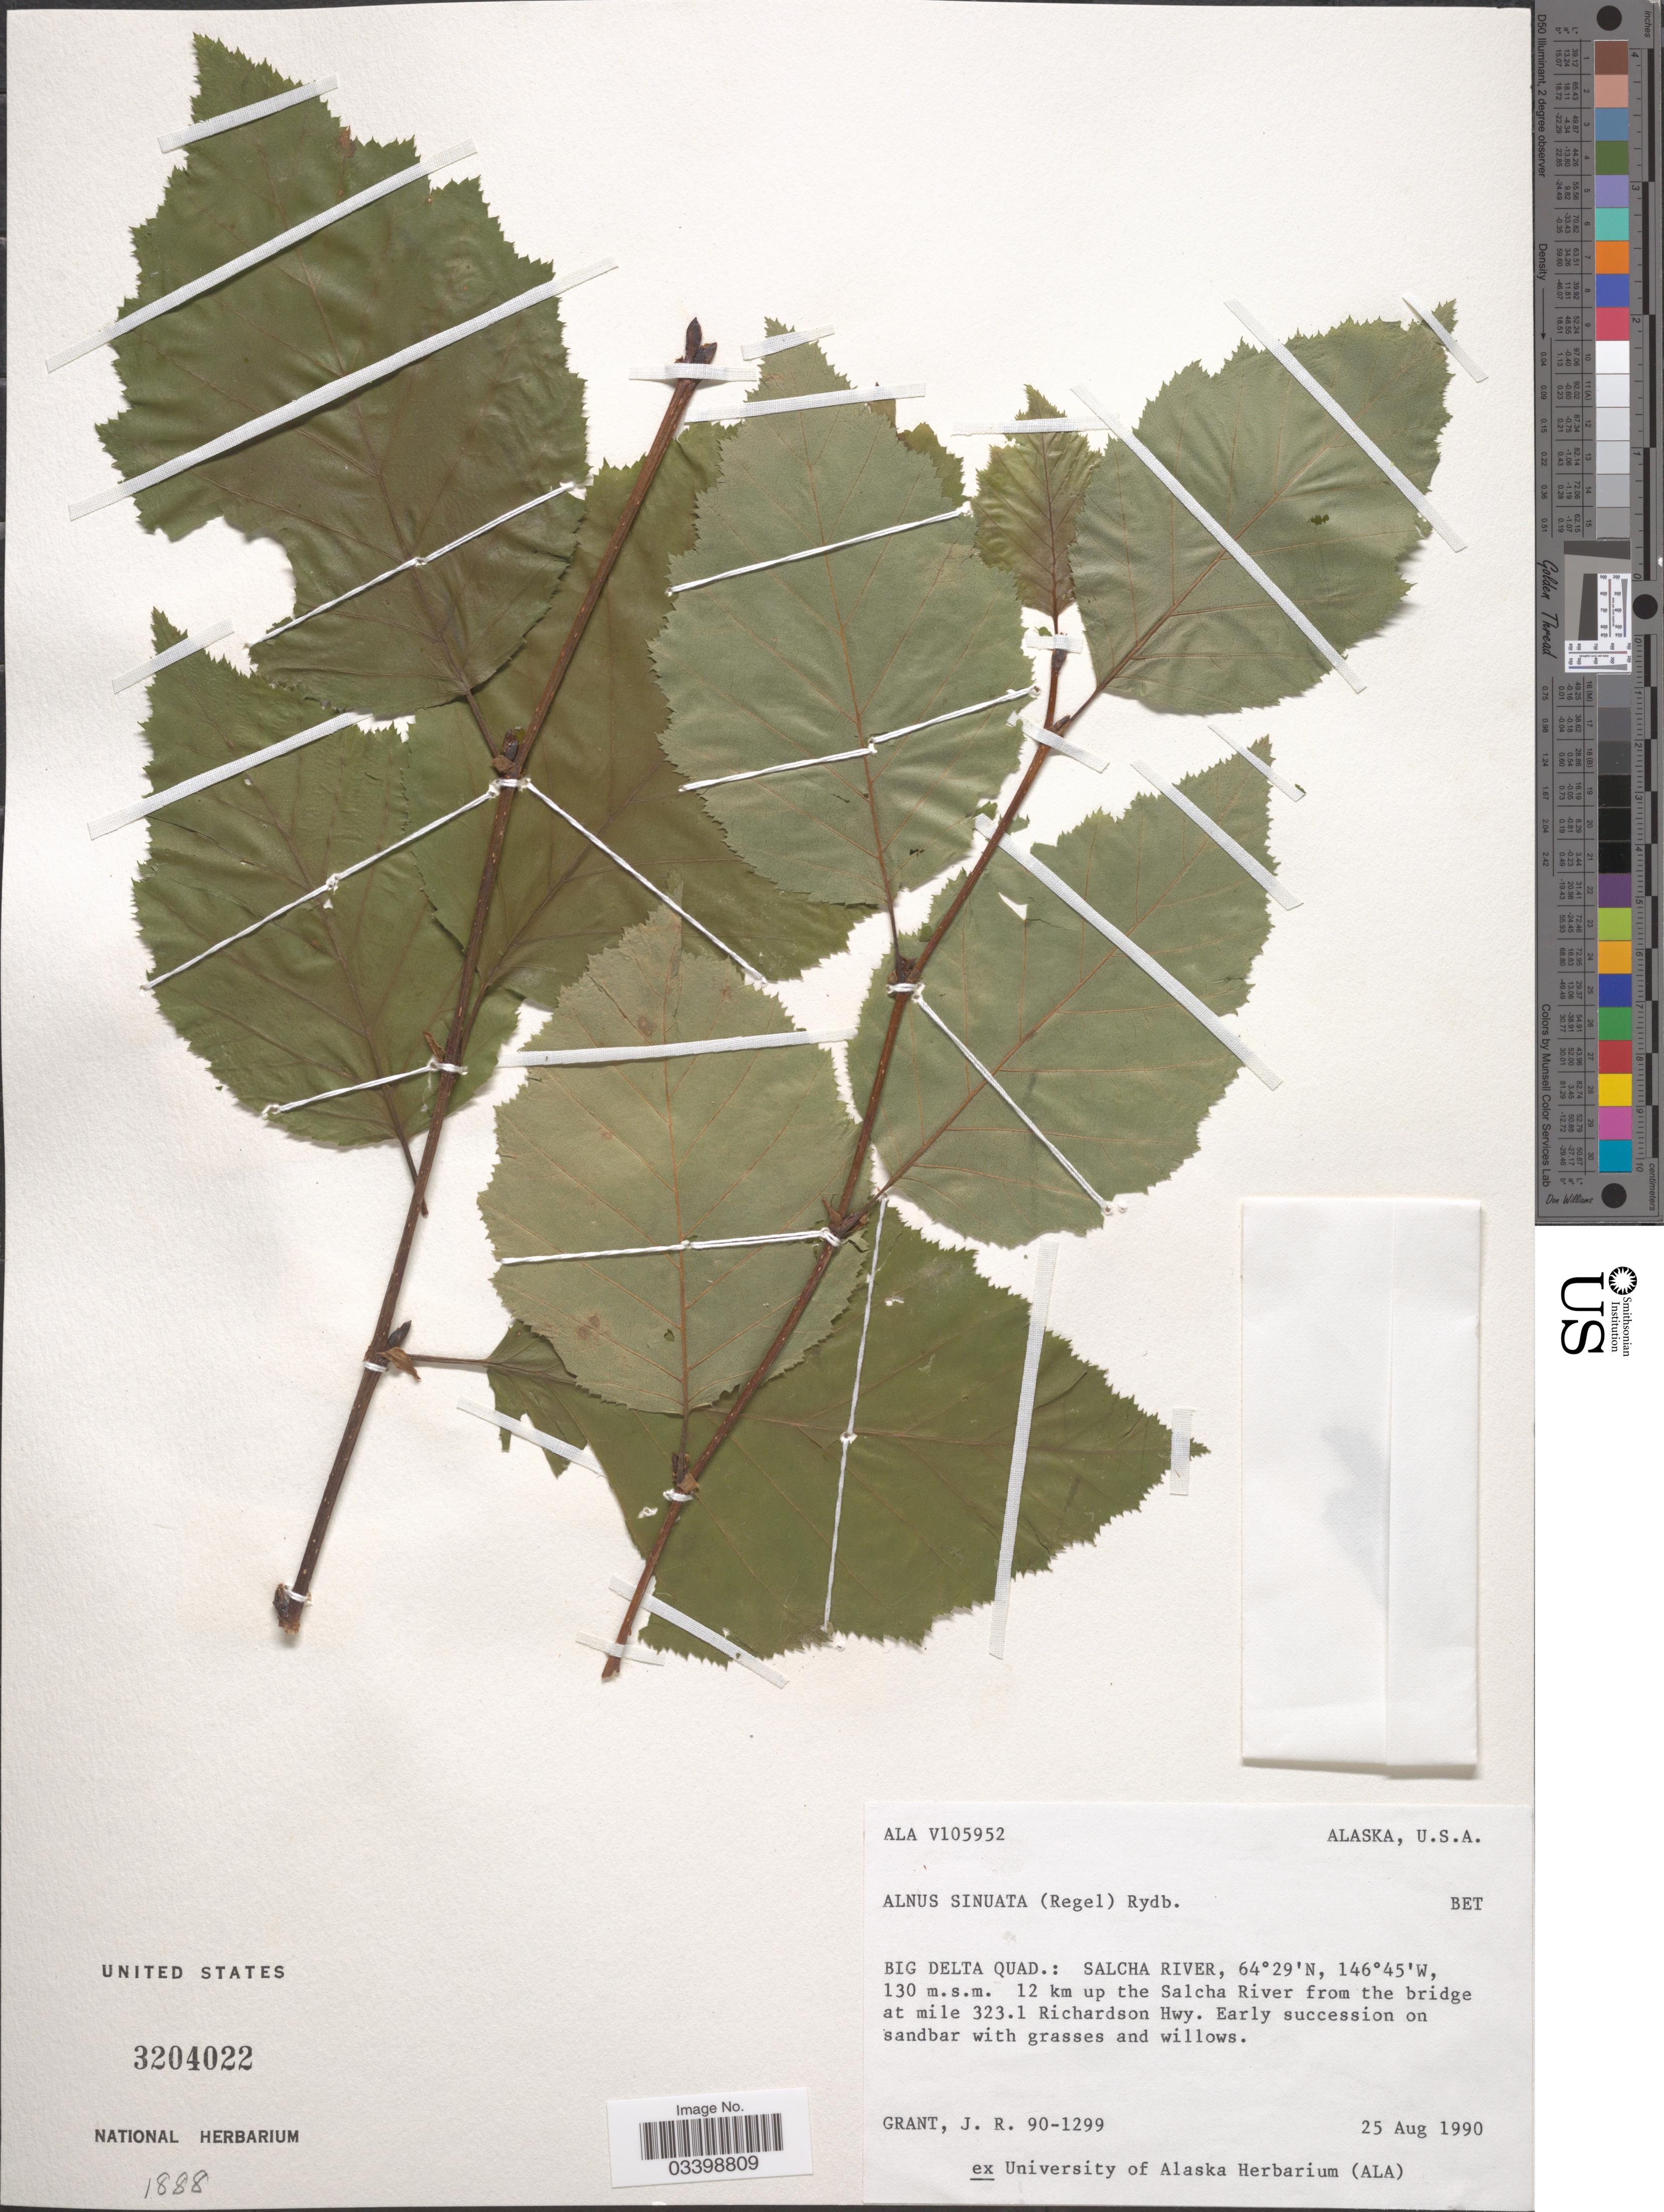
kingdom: Plantae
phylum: Tracheophyta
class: Magnoliopsida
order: Fagales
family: Betulaceae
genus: Alnus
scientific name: Alnus viridis subsp. sinuata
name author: Regel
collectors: J. Grant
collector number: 90-1299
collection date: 1990-08-25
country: United States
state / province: Alaska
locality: Big Delta Quad.: Salcha River. 12 km up the Salcha River from the bridge at mile 323.1 Richardson Hwy.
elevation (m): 130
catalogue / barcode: US 3204022